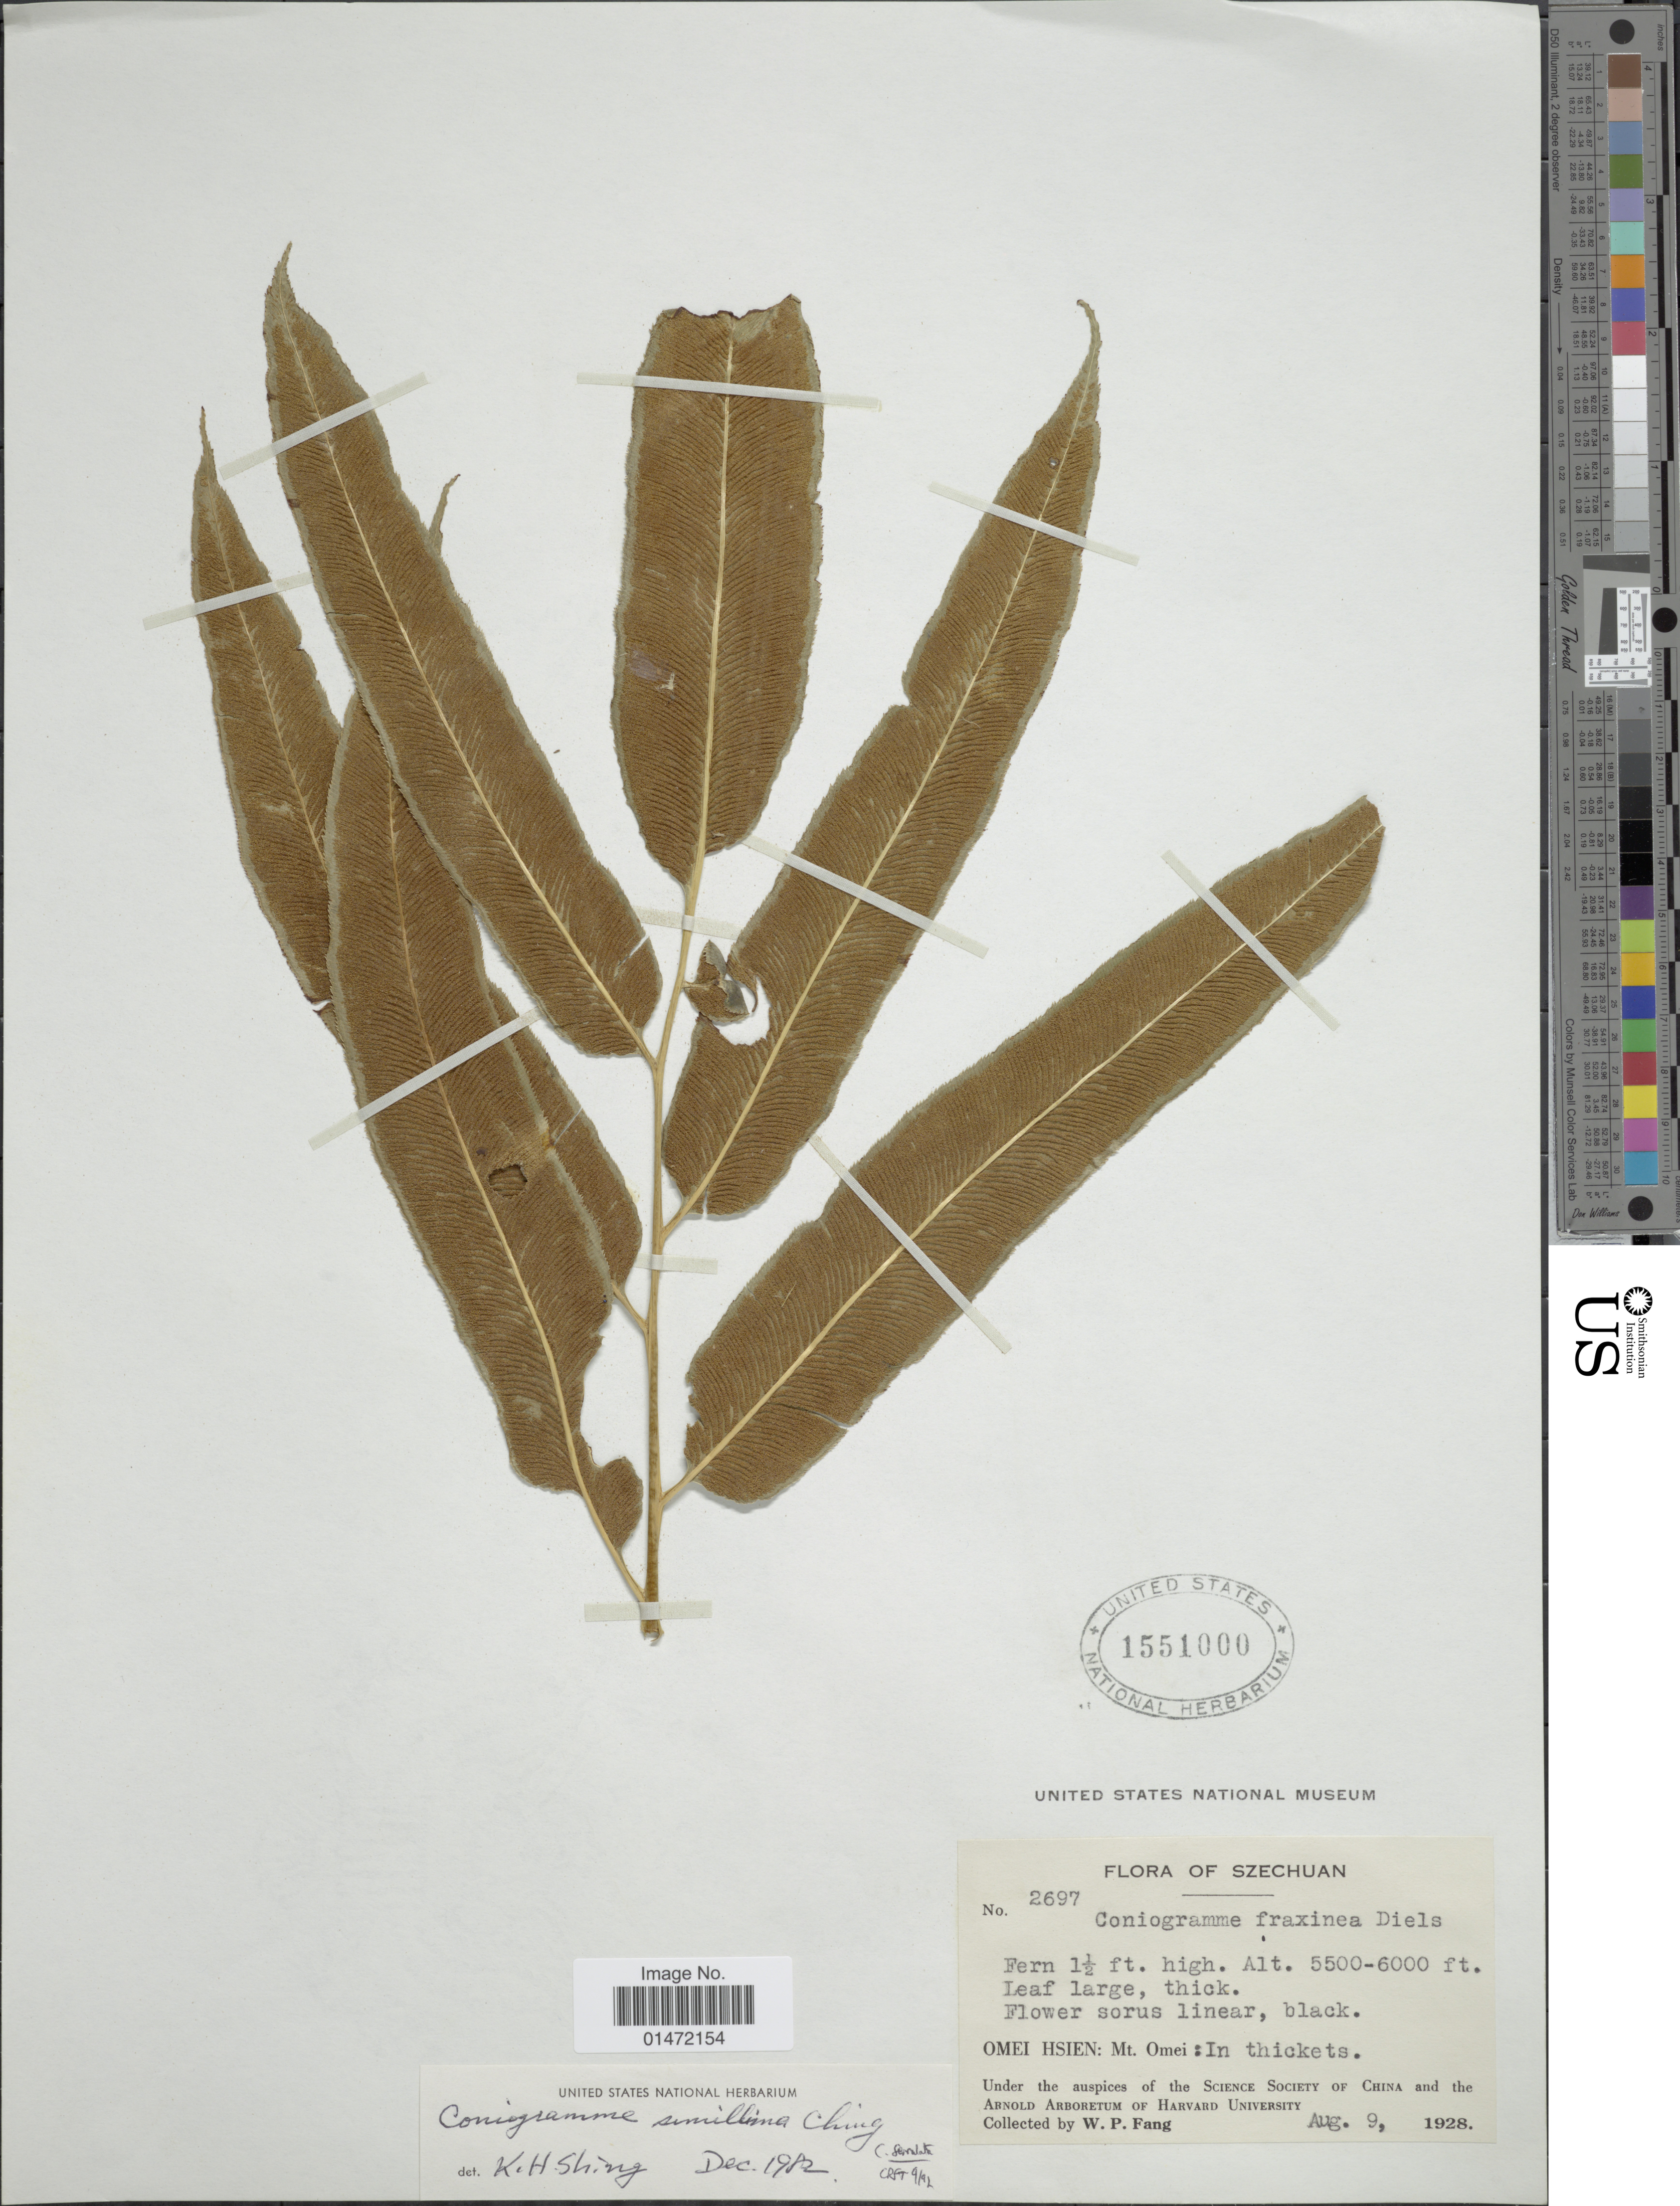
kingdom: Plantae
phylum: Tracheophyta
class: Polypodiopsida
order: Polypodiales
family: Pteridaceae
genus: Coniogramme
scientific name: Coniogramme simillima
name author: Ching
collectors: W. P. Fang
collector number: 2697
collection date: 1928-08-09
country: China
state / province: Sichuan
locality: Szechuan. Omei Hsien: Mt. Omei: In thickets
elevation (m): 1676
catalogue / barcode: US 1551000